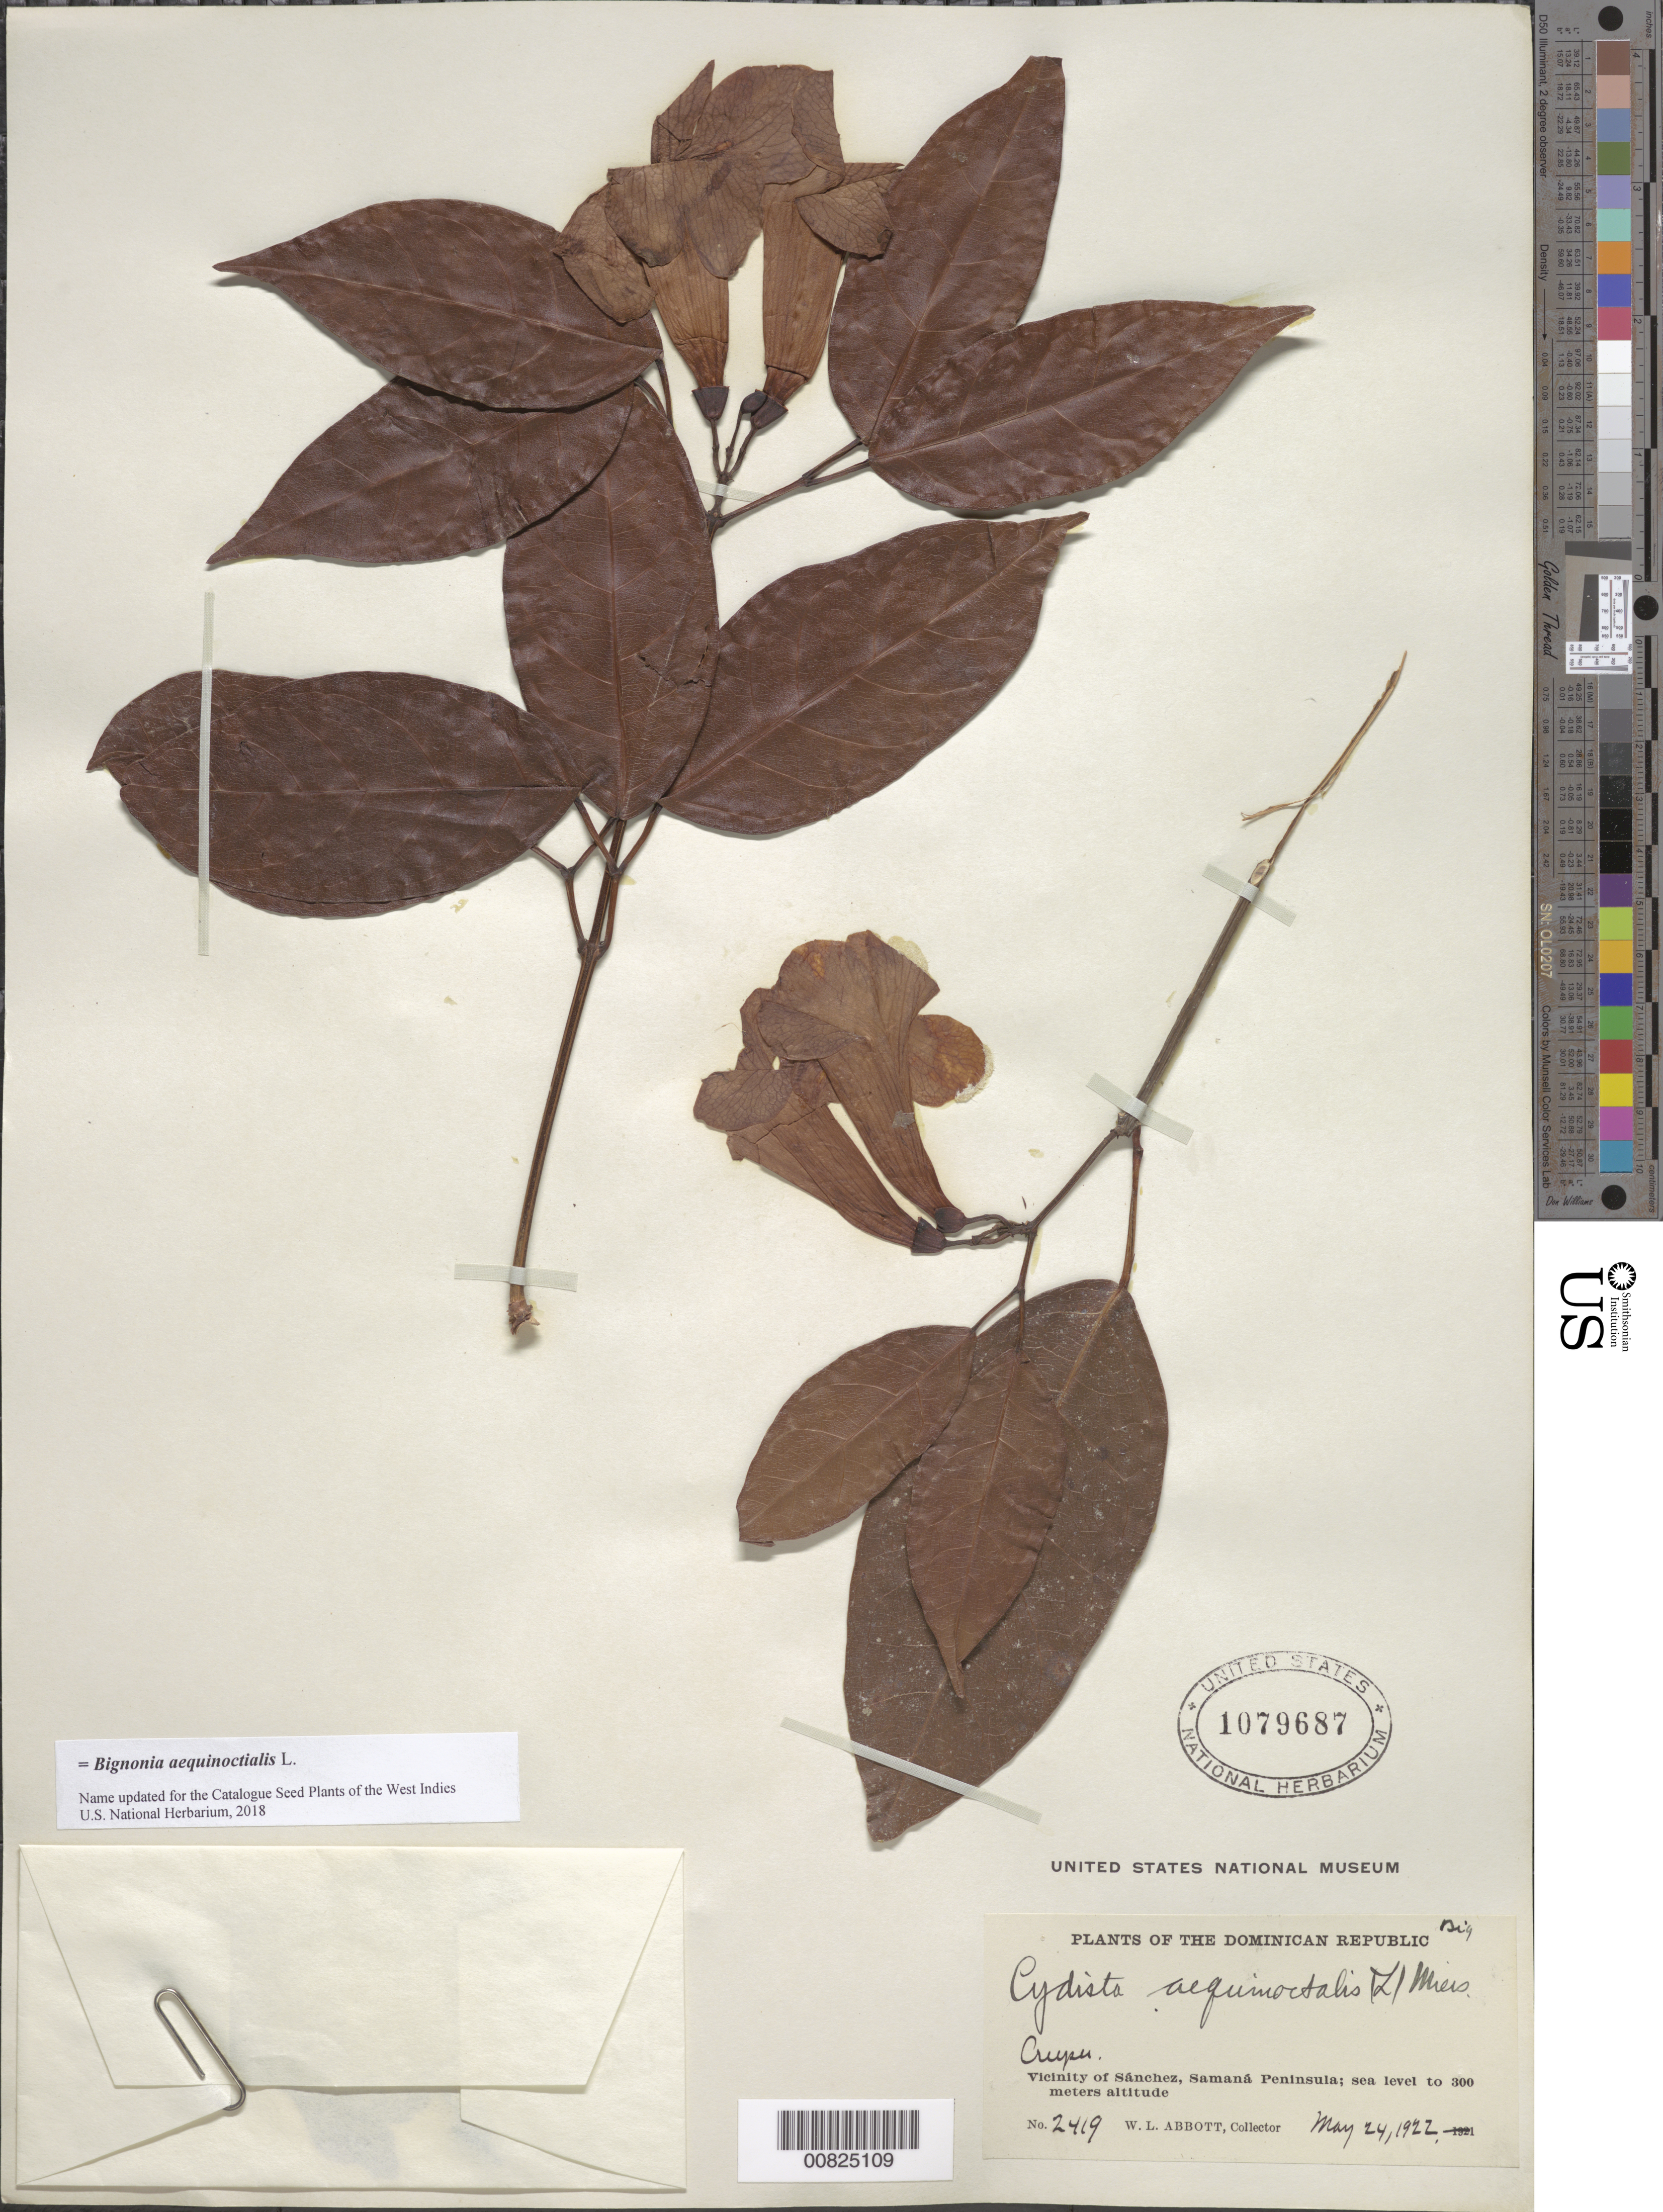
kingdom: Plantae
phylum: Tracheophyta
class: Magnoliopsida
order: Lamiales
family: Bignoniaceae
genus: Bignonia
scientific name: Bignonia aequinoctialis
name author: L.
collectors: W. L. Abbott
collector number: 2419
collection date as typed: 24 May 1922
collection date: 1922-05-24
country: Dominican Republic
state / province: Samana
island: Hispaniola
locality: Vicinity of Sánchez, Samaná Peninsula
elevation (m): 0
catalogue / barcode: US 1079687